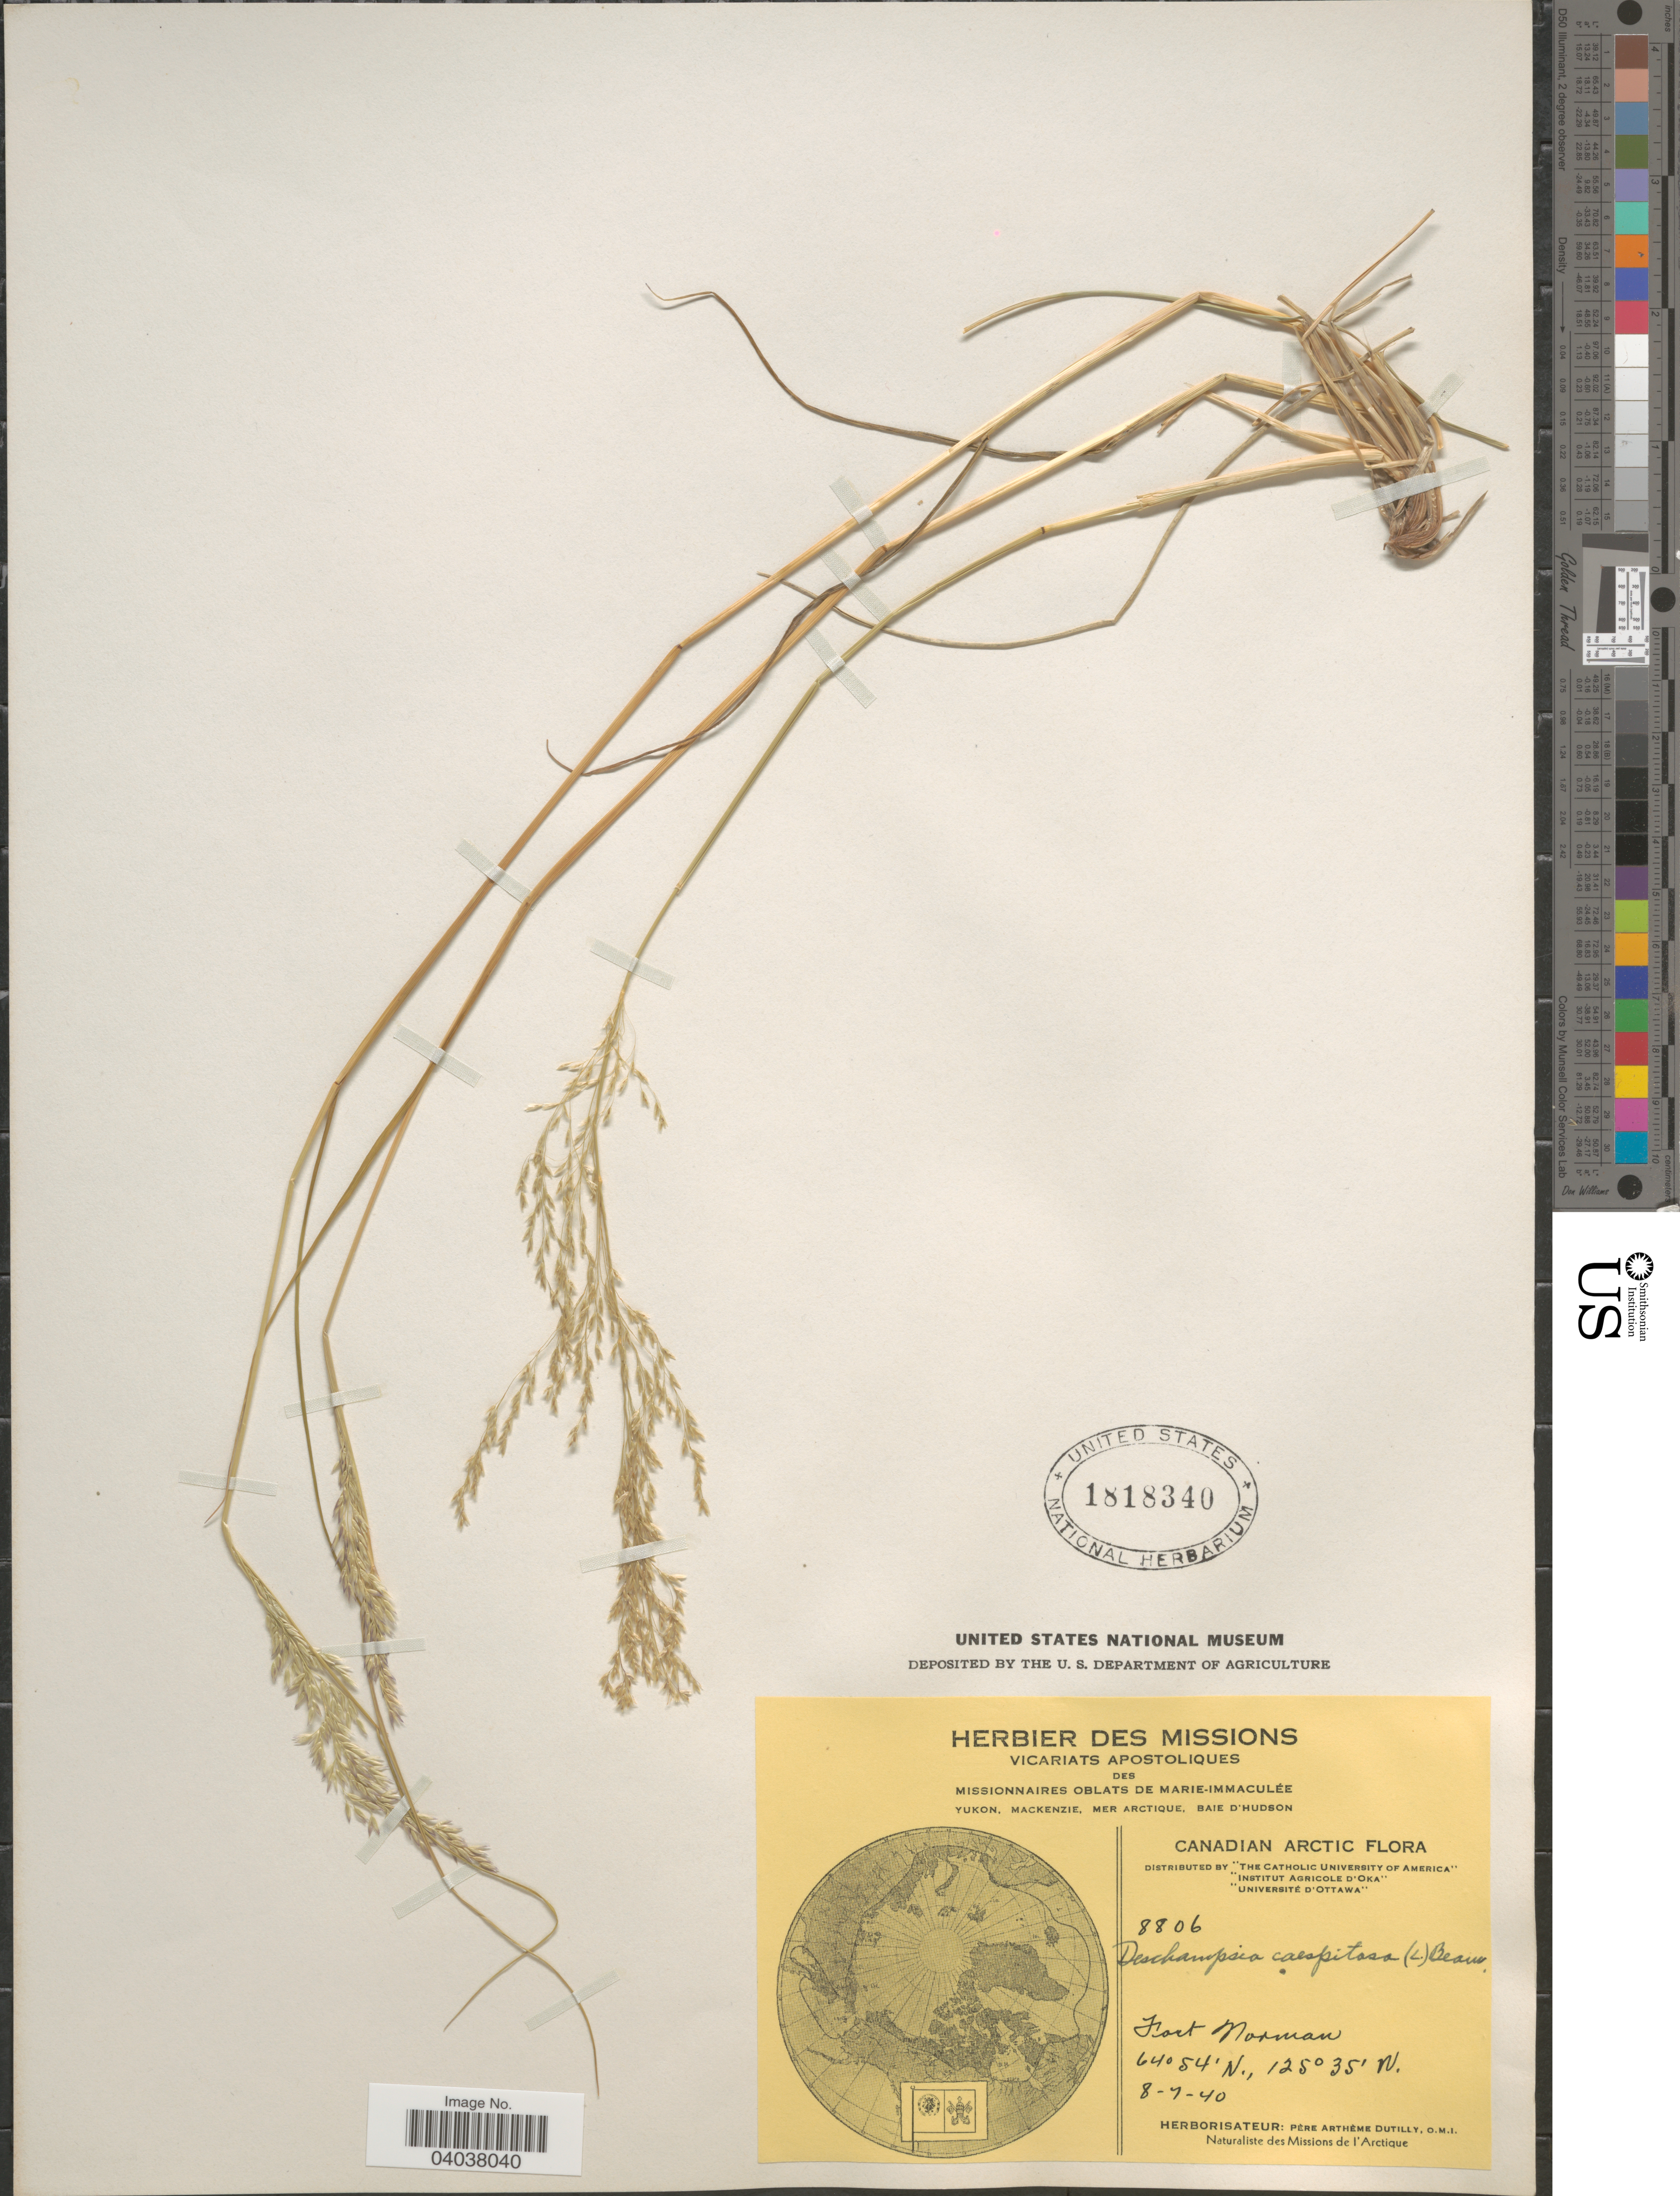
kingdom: Plantae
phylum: Tracheophyta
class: Liliopsida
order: Poales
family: Poaceae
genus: Deschampsia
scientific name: Deschampsia cespitosa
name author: (L.) P. Beauv.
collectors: P. Dutilly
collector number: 8806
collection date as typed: Transcribed d/m/y: 8/7/40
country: Canada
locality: Canadian Arctic. Fort Norman.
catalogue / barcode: US 1818340